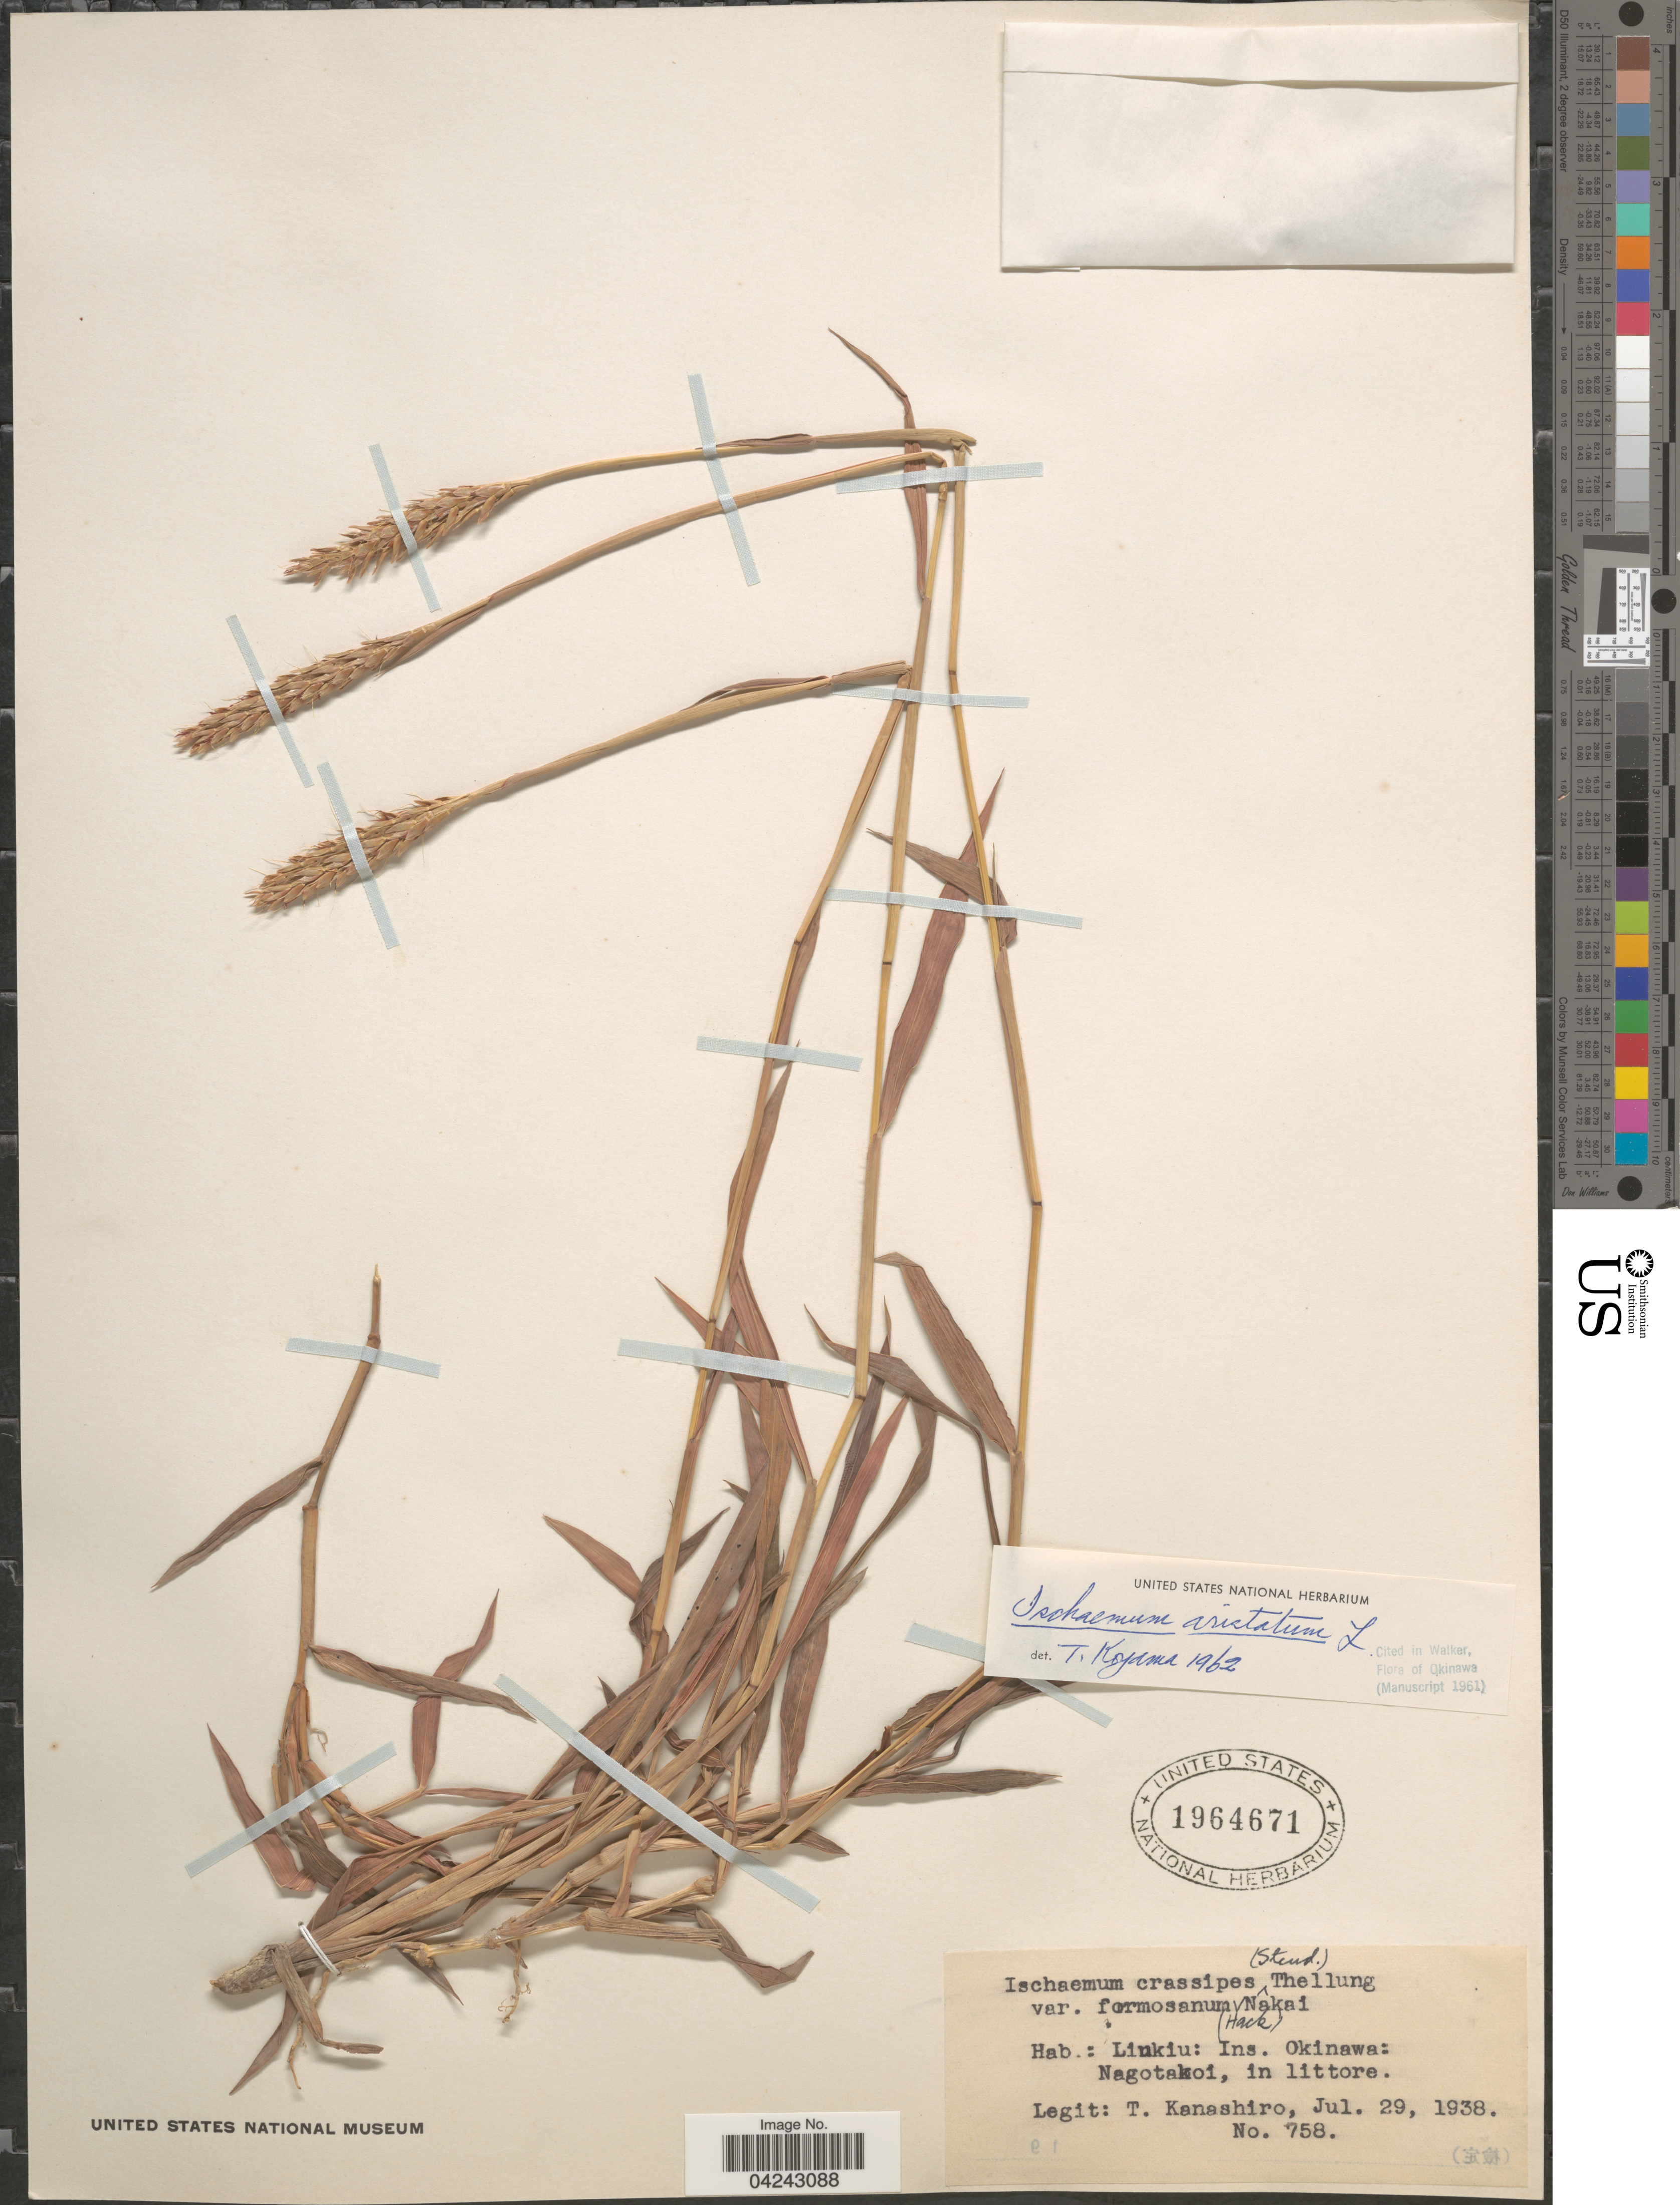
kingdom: Plantae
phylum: Tracheophyta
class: Liliopsida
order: Poales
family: Poaceae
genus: Ischaemum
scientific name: Ischaemum aristatum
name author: L.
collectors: T. Kanashiro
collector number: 758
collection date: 1938-07-29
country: Japan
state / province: Okinawa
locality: Liukiu: Ins. Okinawa: Nagotakoi, in littore.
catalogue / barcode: US 1964671